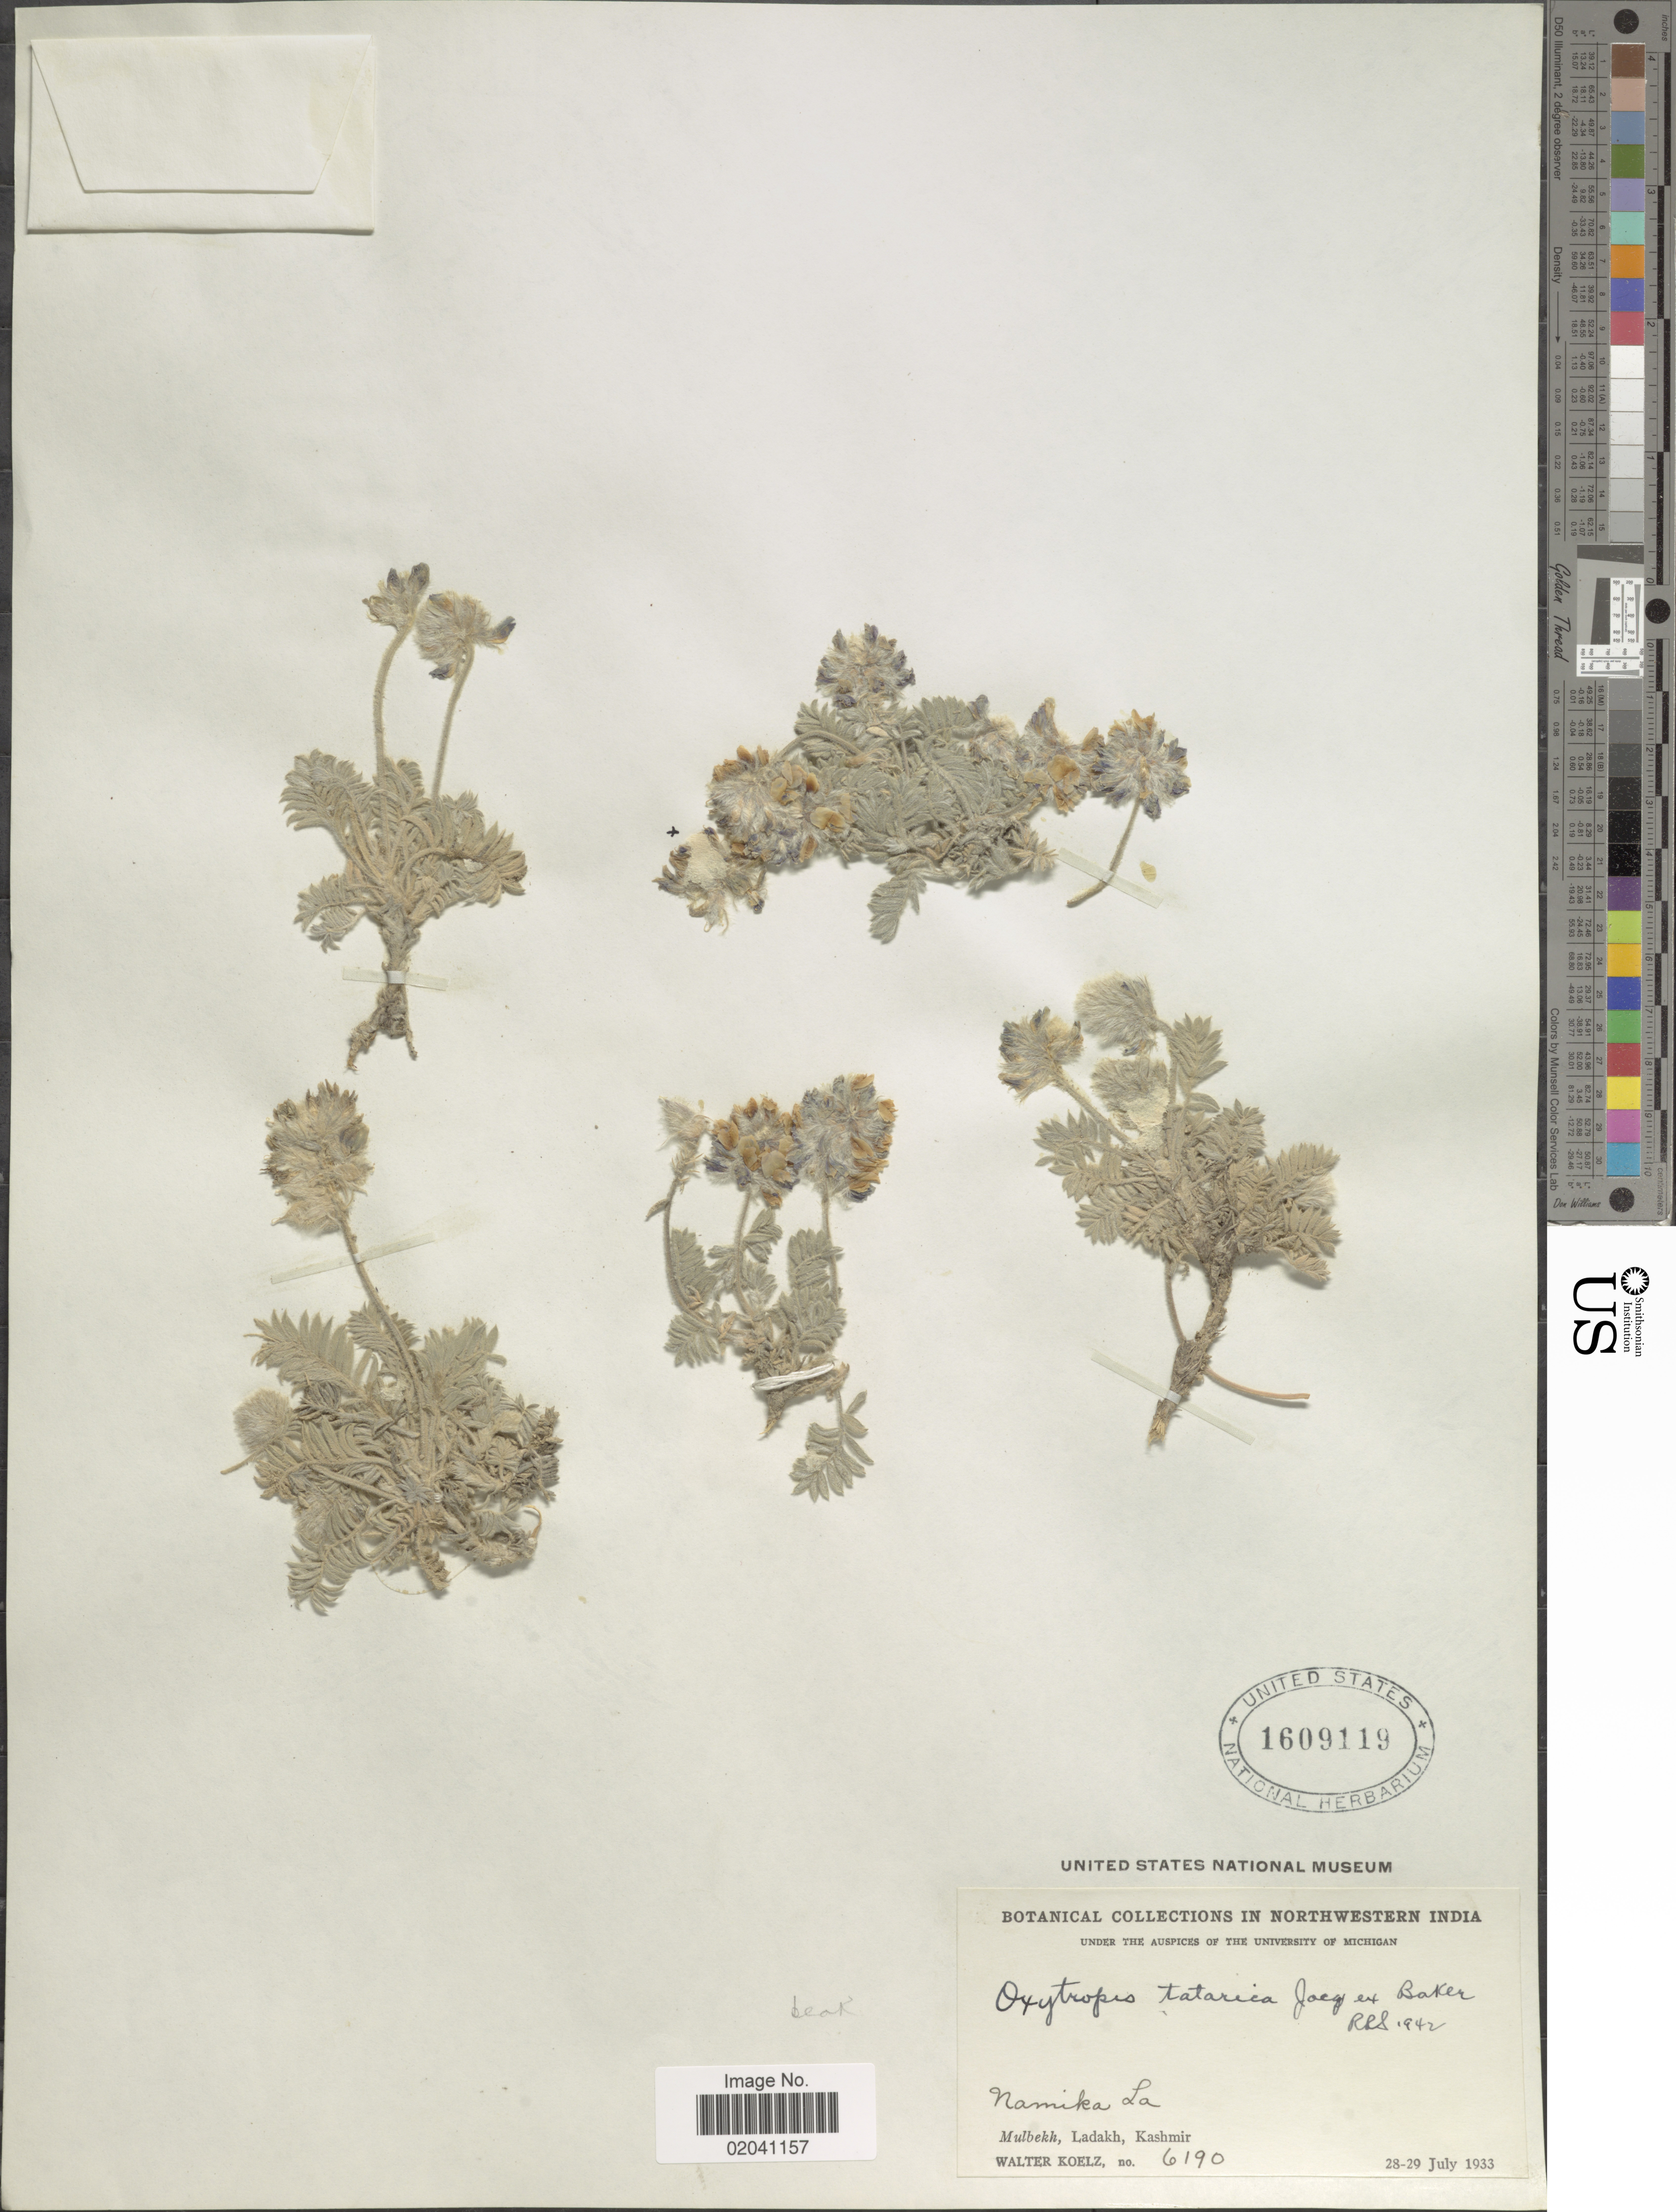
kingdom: Plantae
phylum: Tracheophyta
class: Magnoliopsida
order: Fabales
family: Fabaceae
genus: Oxytropis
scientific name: Oxytropis tatarica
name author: Baker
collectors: W. N. Koelz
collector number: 6190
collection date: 1933-07-28/1933-07-29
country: India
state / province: Jammu and Kashmir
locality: Namika La. Mulbekh, Ladakh, Kashmir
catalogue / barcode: US 1609119